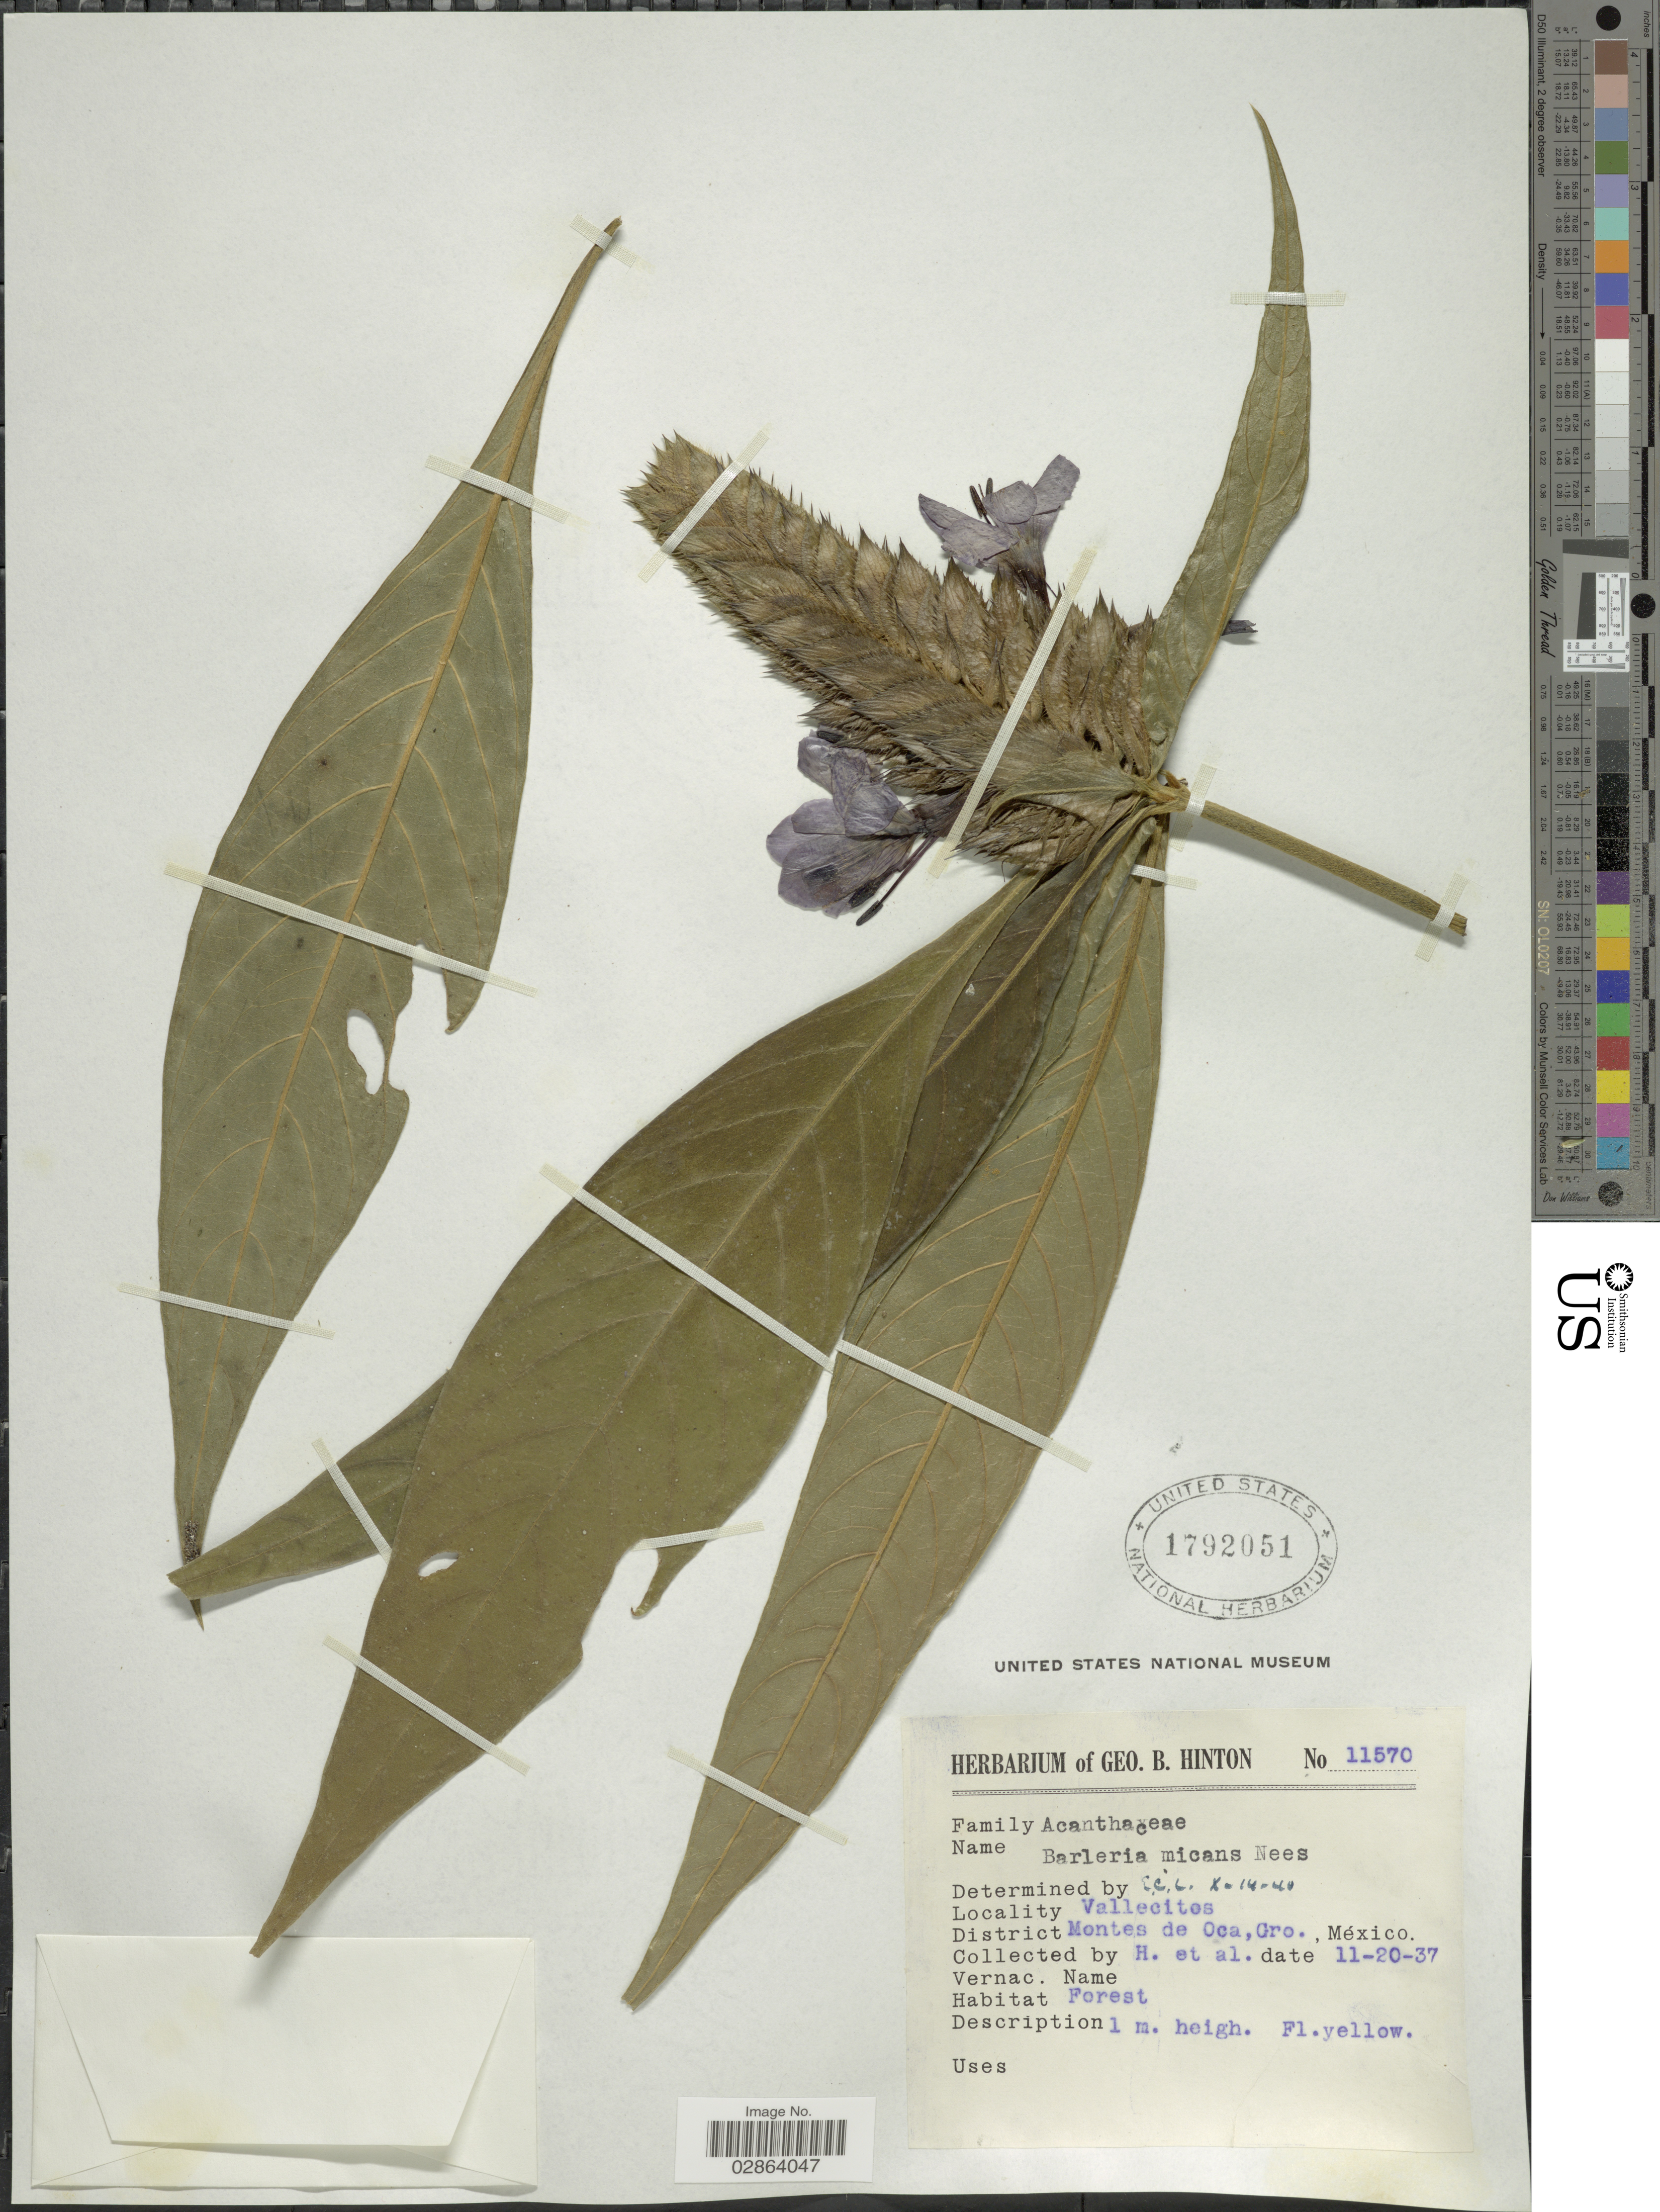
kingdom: Plantae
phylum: Tracheophyta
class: Magnoliopsida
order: Lamiales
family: Acanthaceae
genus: Barleria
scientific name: Barleria oenotheroides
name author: Dum. Cours.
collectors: G. B. Hinton & et al.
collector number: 11570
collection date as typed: Transcribed d/m/y: 20/11/37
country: Mexico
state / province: Guerrero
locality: Vallecitos, District Montes de Oca, Gro., México.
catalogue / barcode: US 1792051